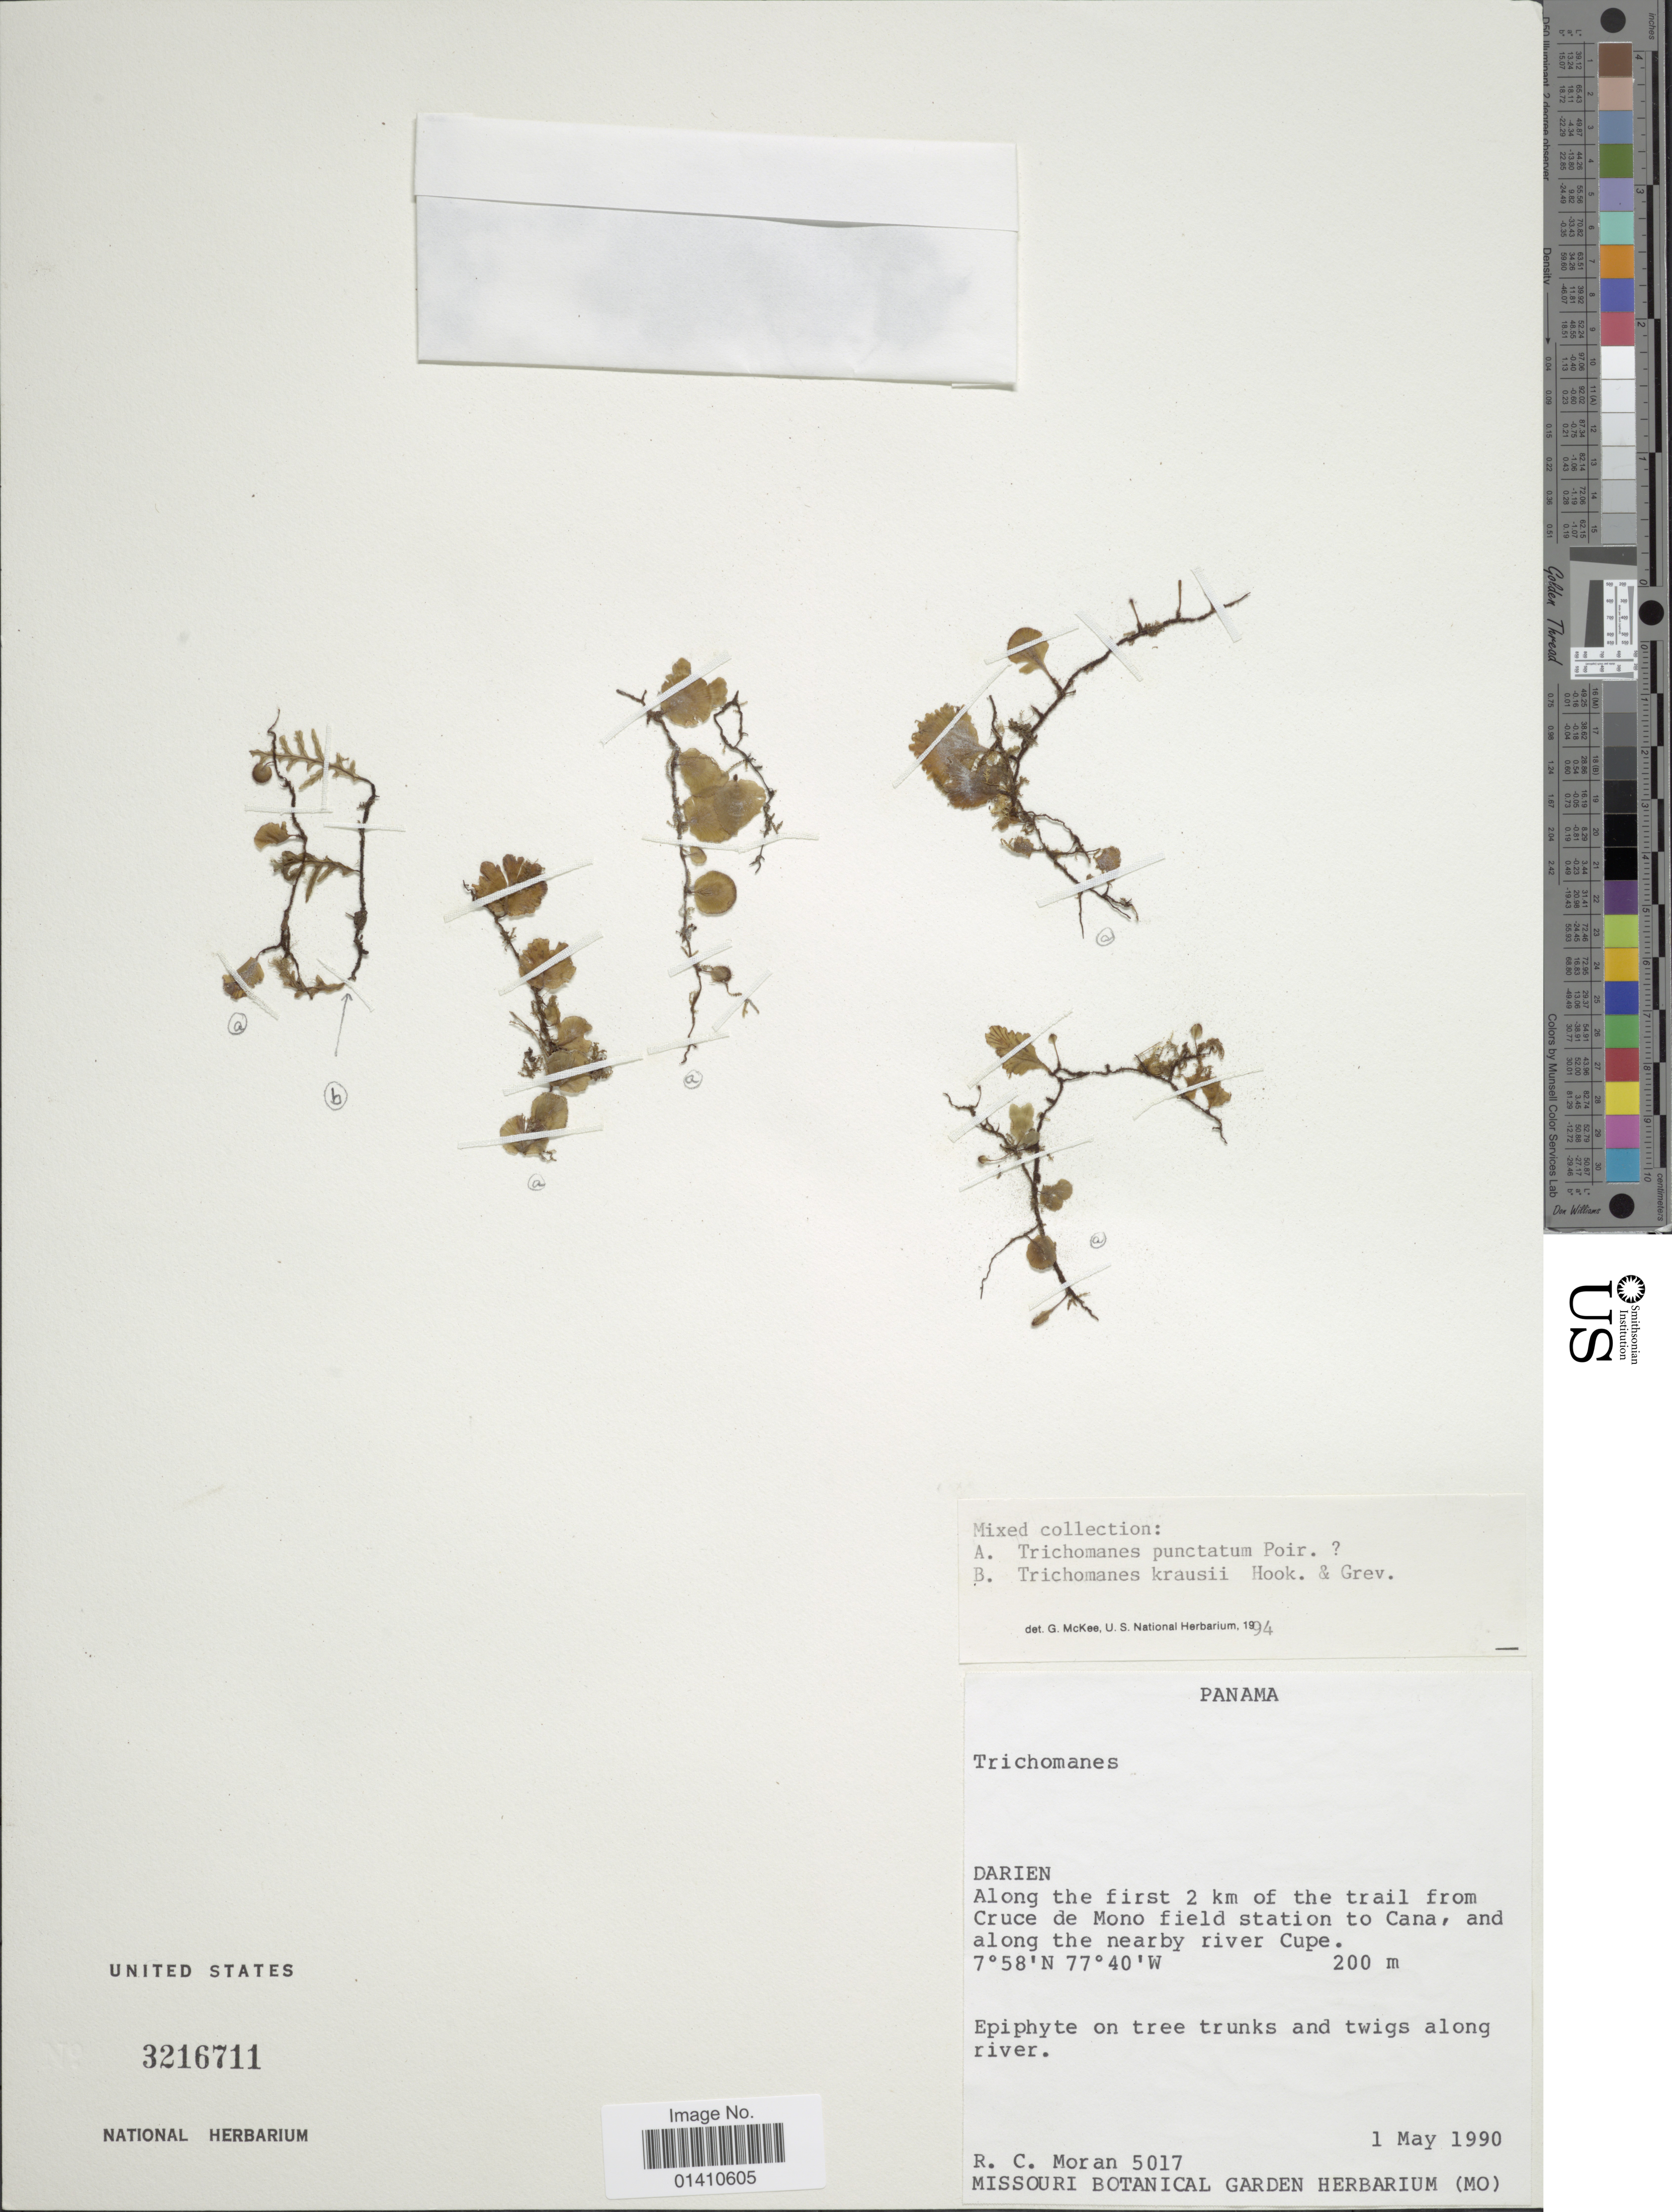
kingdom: Plantae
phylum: Tracheophyta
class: Polypodiopsida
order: Hymenophyllales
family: Hymenophyllaceae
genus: Didymoglossum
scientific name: Didymoglossum punctatum subsp. spheroides (Kunze) comb. nov., ined 2015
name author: (Kunze)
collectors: R. Moran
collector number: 5017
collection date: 1990-05-01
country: Panama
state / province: Darién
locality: Along the first 2 km of the trail from Cruce de Mono field station to Cana, and along the nearby river Cupe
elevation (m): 200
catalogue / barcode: US 3216711